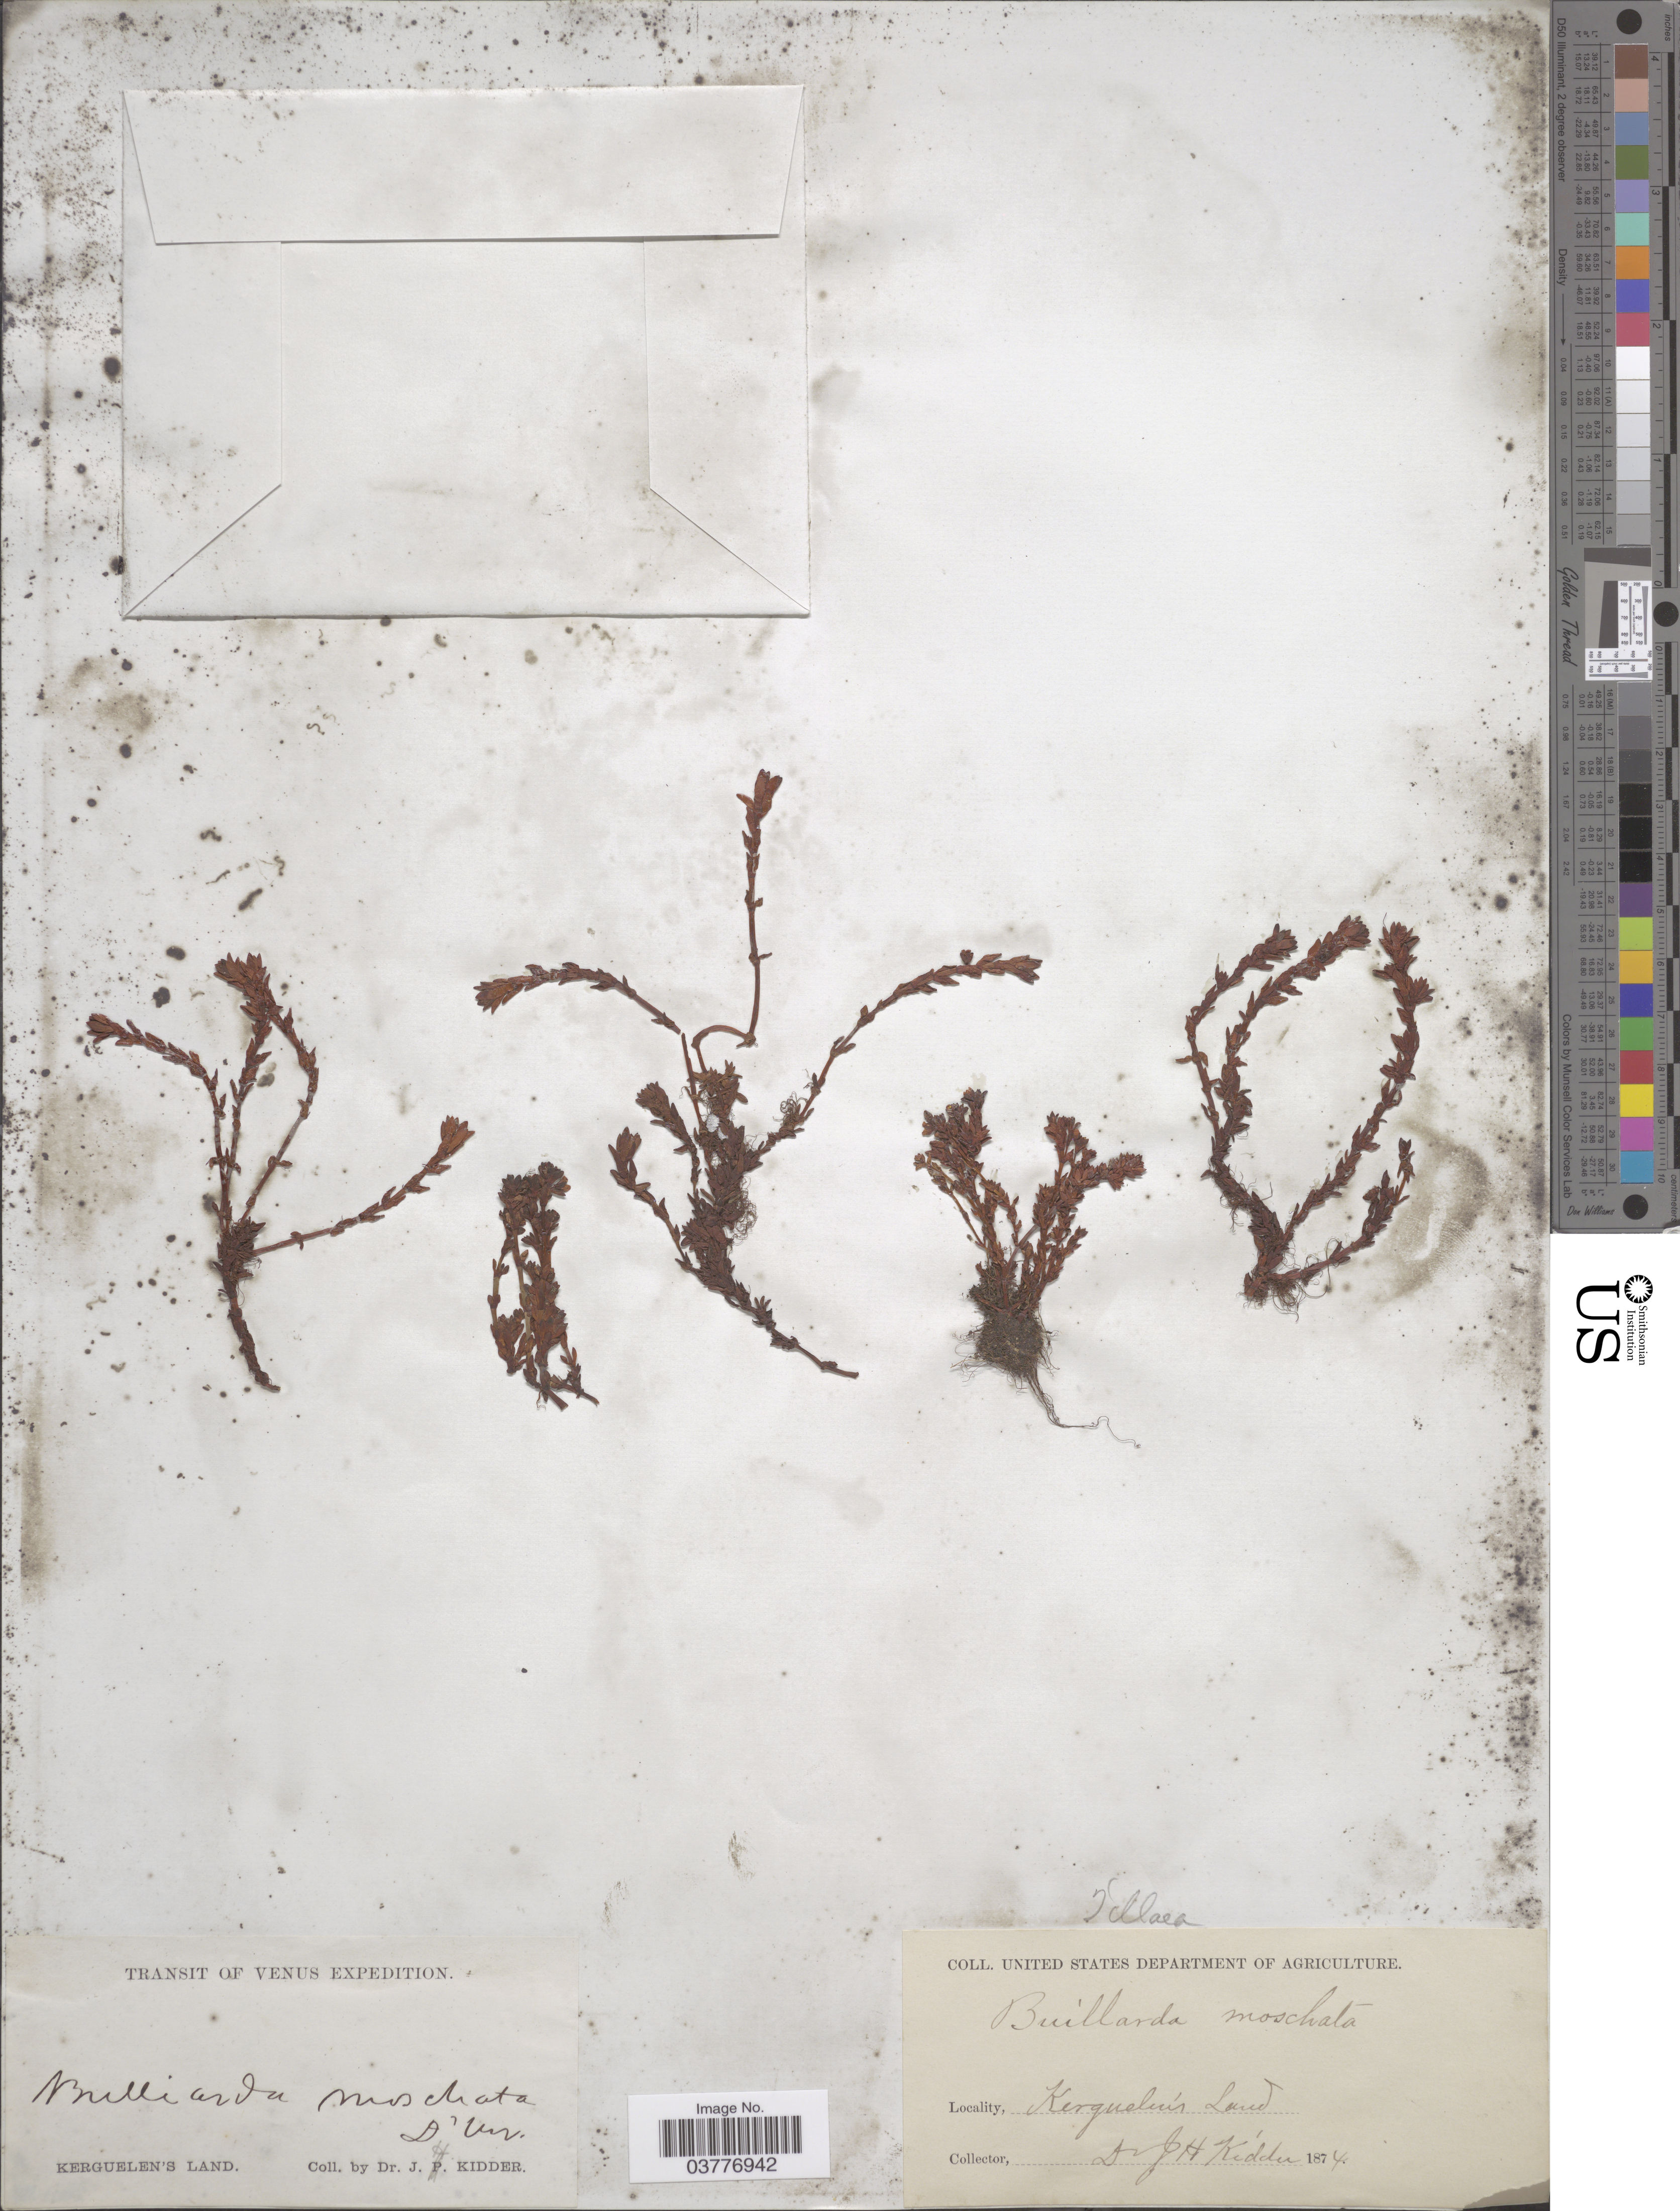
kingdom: Plantae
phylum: Tracheophyta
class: Magnoliopsida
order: Saxifragales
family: Crassulaceae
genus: Crassula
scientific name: Crassula moschata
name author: G. Forst.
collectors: J. Kidder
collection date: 1874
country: French Southern Territories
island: Kerguelen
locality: Kerguelen's Land.